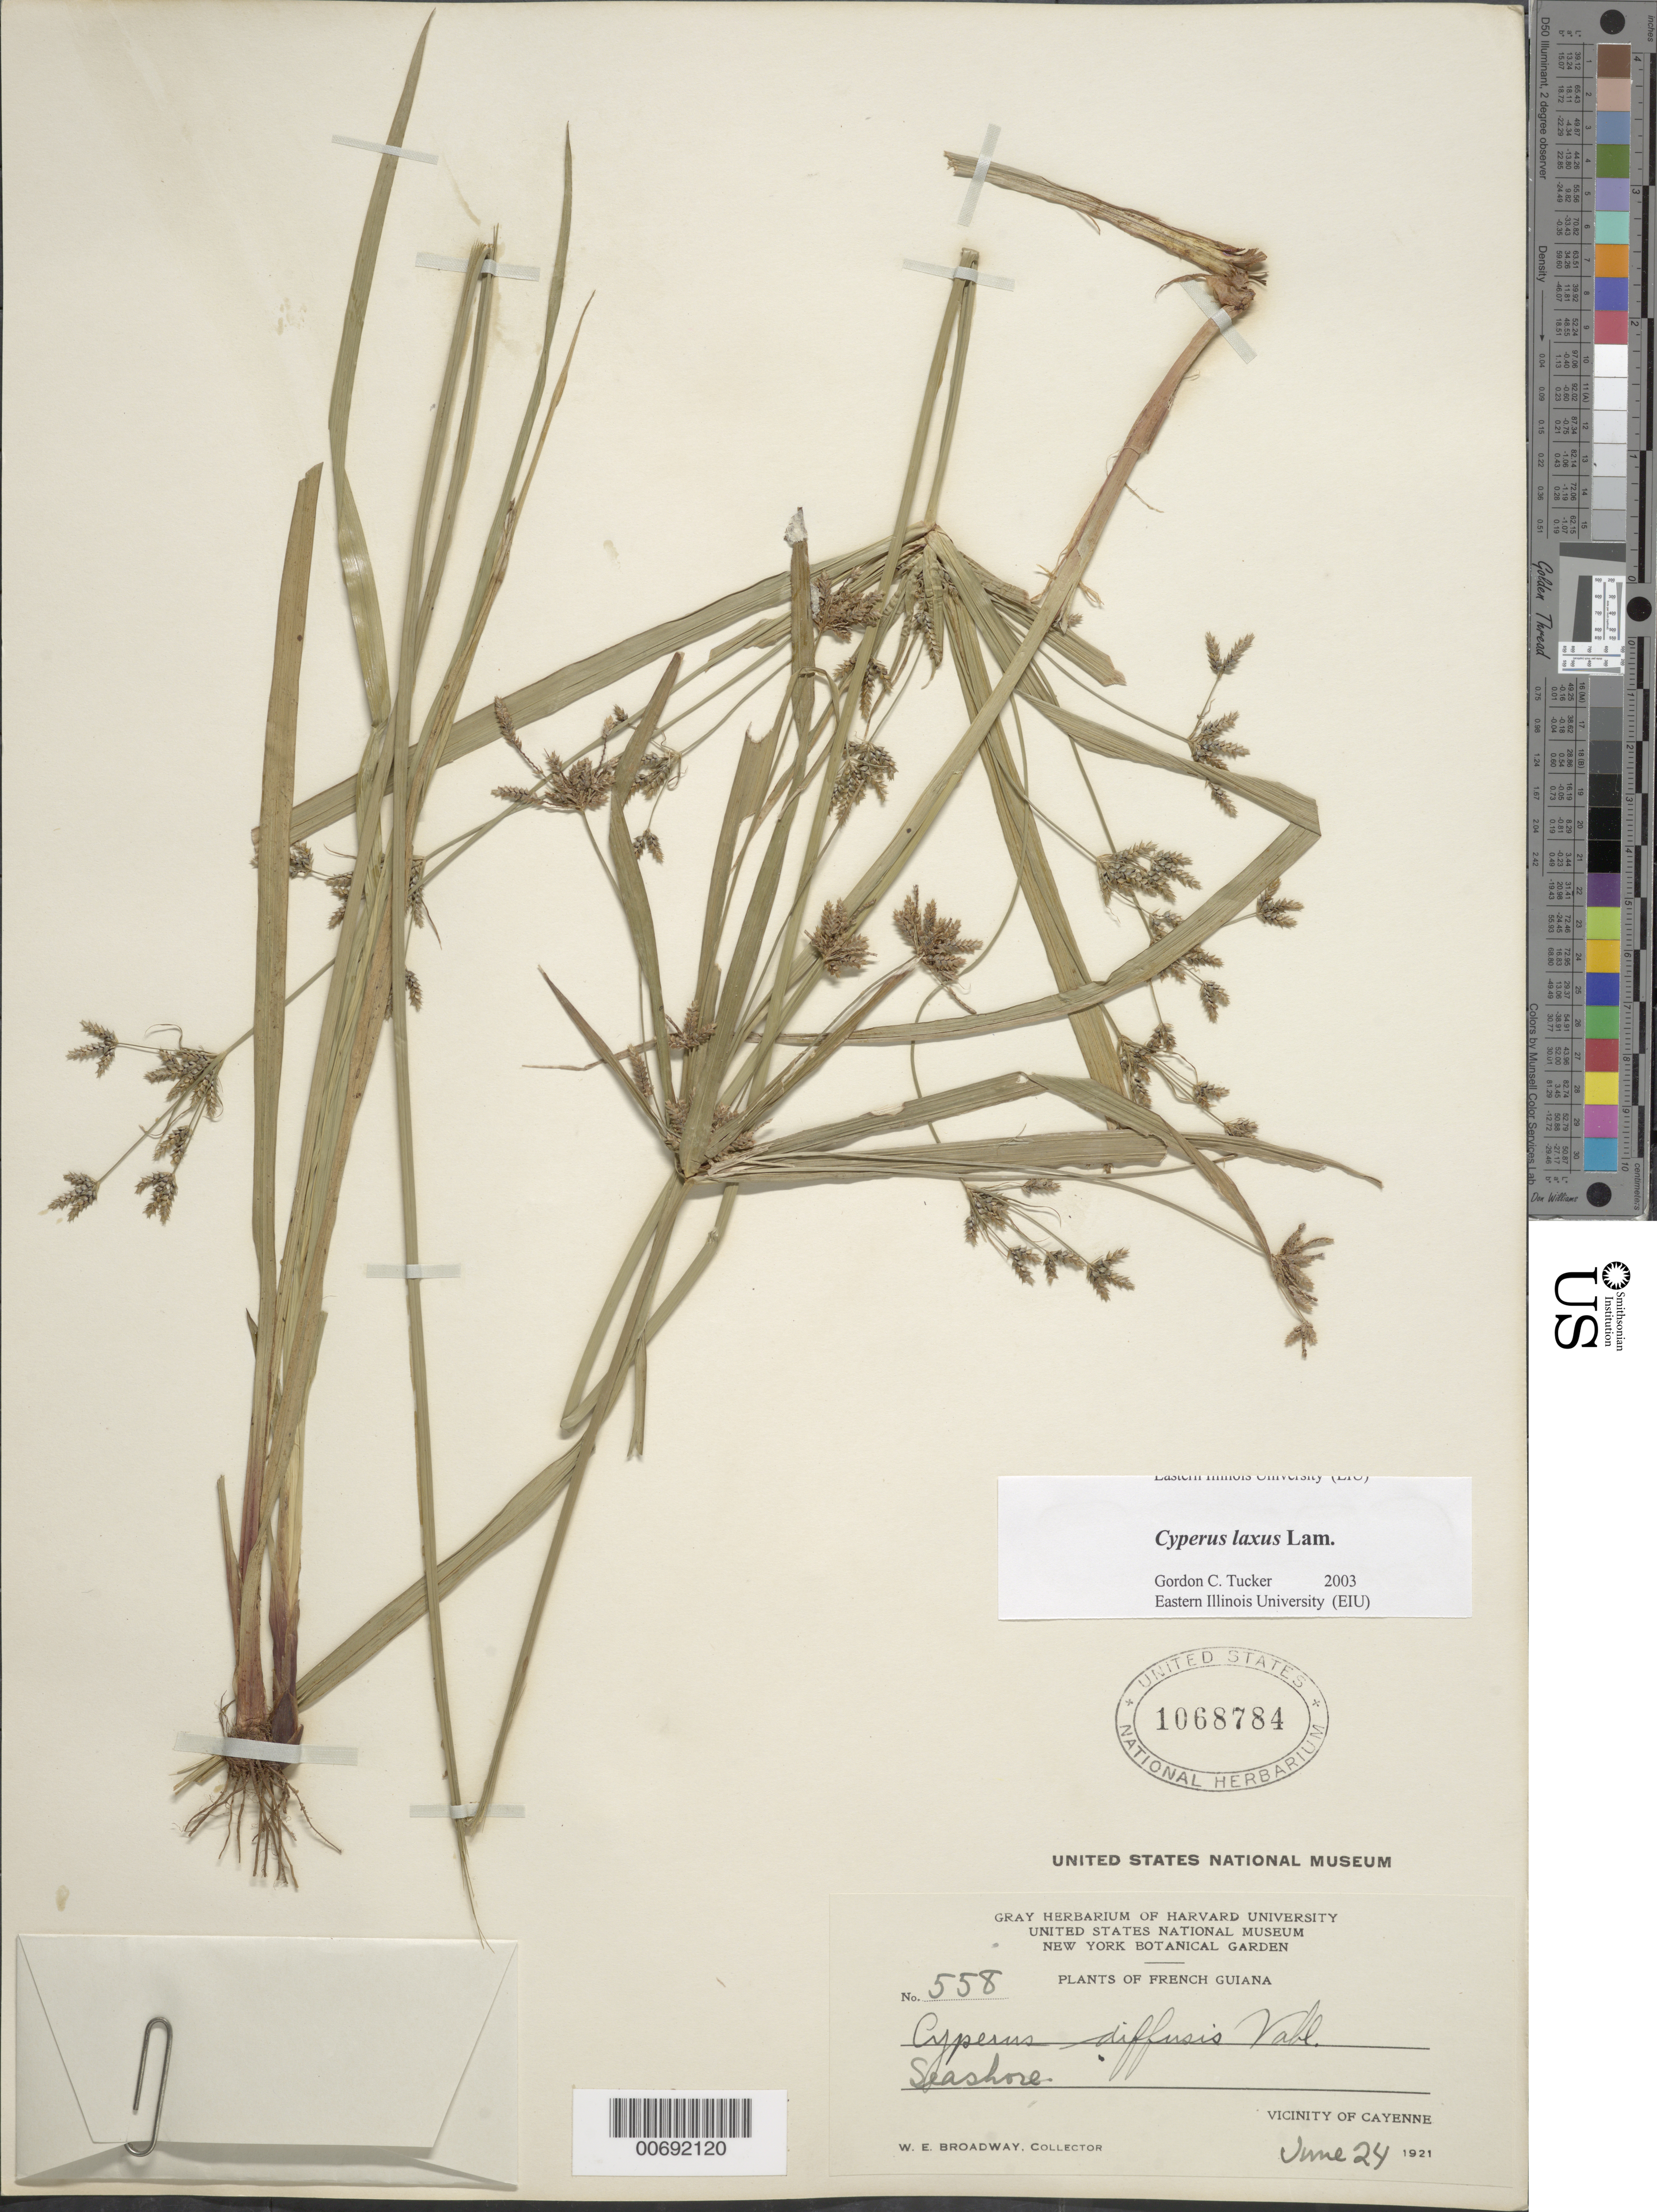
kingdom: Plantae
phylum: Tracheophyta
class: Liliopsida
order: Poales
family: Cyperaceae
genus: Cyperus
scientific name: Cyperus laxus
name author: Lam.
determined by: Tucker, G. C.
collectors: W. E. Broadway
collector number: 558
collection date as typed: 24-Jun-21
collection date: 1921-06-24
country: French Guiana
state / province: Cayenne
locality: Cayenne, vic.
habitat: Seashore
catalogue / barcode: US 1068784